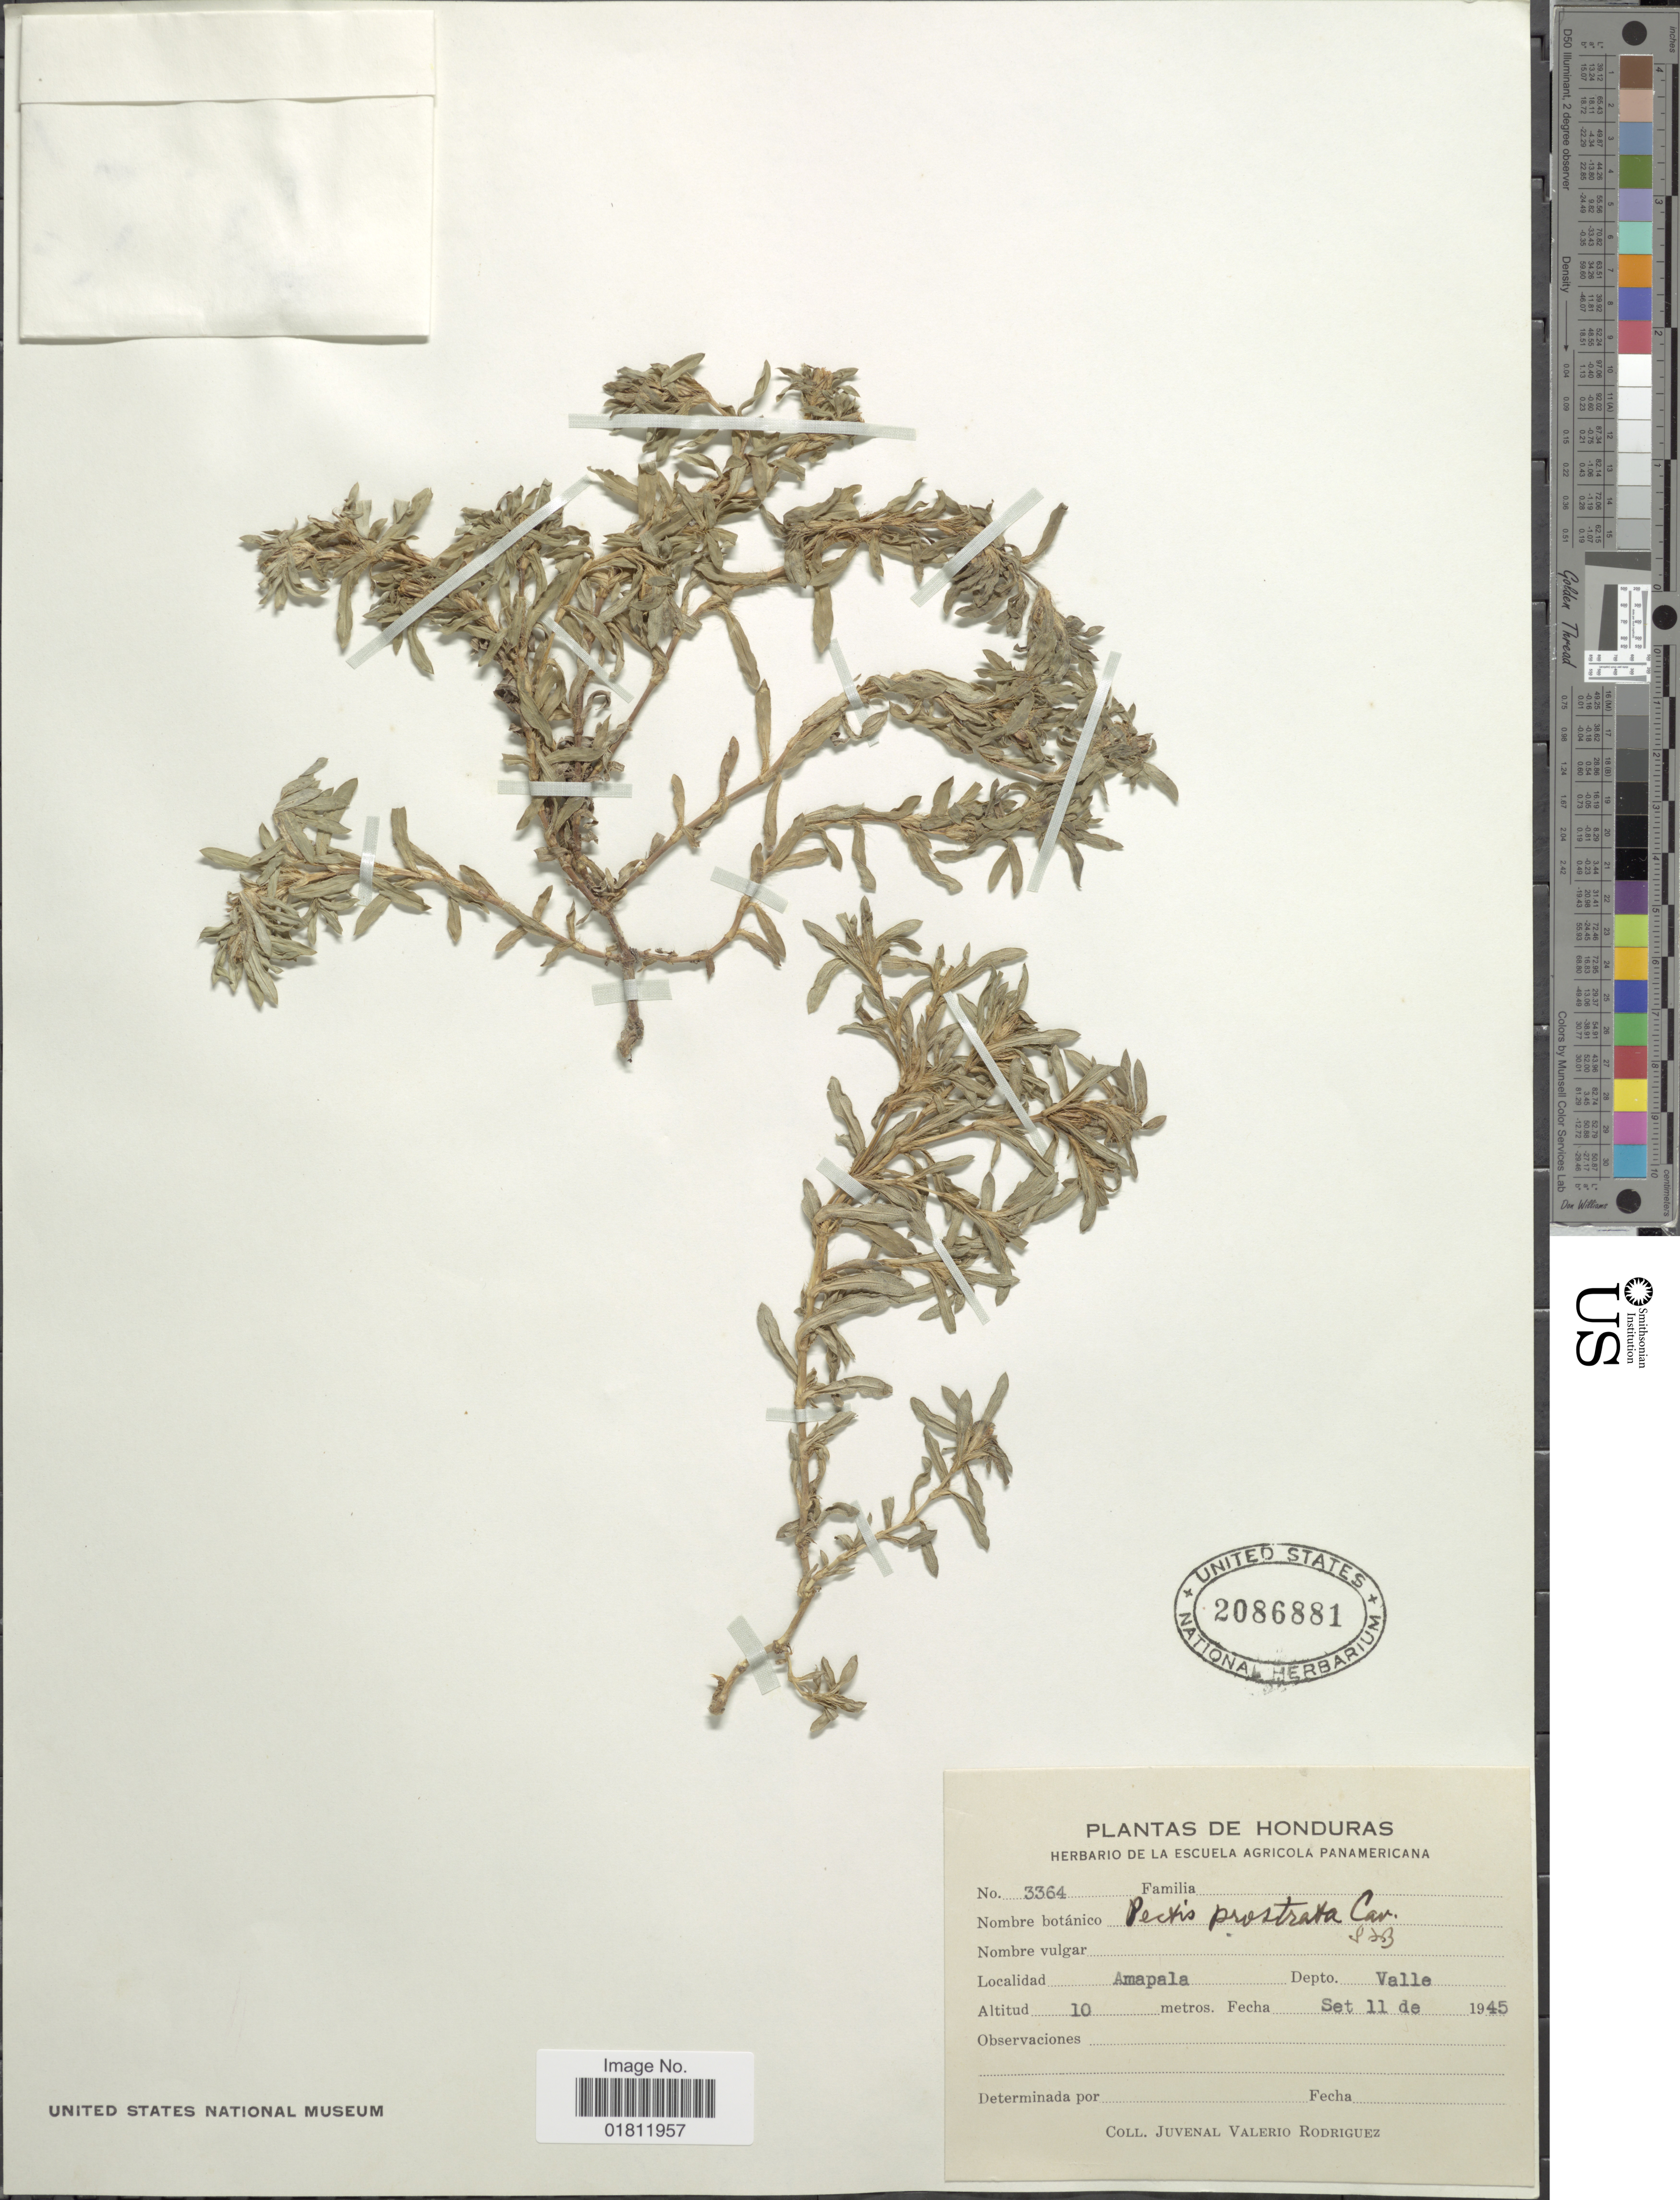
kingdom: Plantae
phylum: Tracheophyta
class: Magnoliopsida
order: Asterales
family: Asteraceae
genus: Pectis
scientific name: Pectis prostrata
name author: Cav.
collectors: J. Valerio R.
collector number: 3364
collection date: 1945-09-11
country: Honduras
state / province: Valle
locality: Amapala, Depto. Valle.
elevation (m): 10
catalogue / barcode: US 2086881